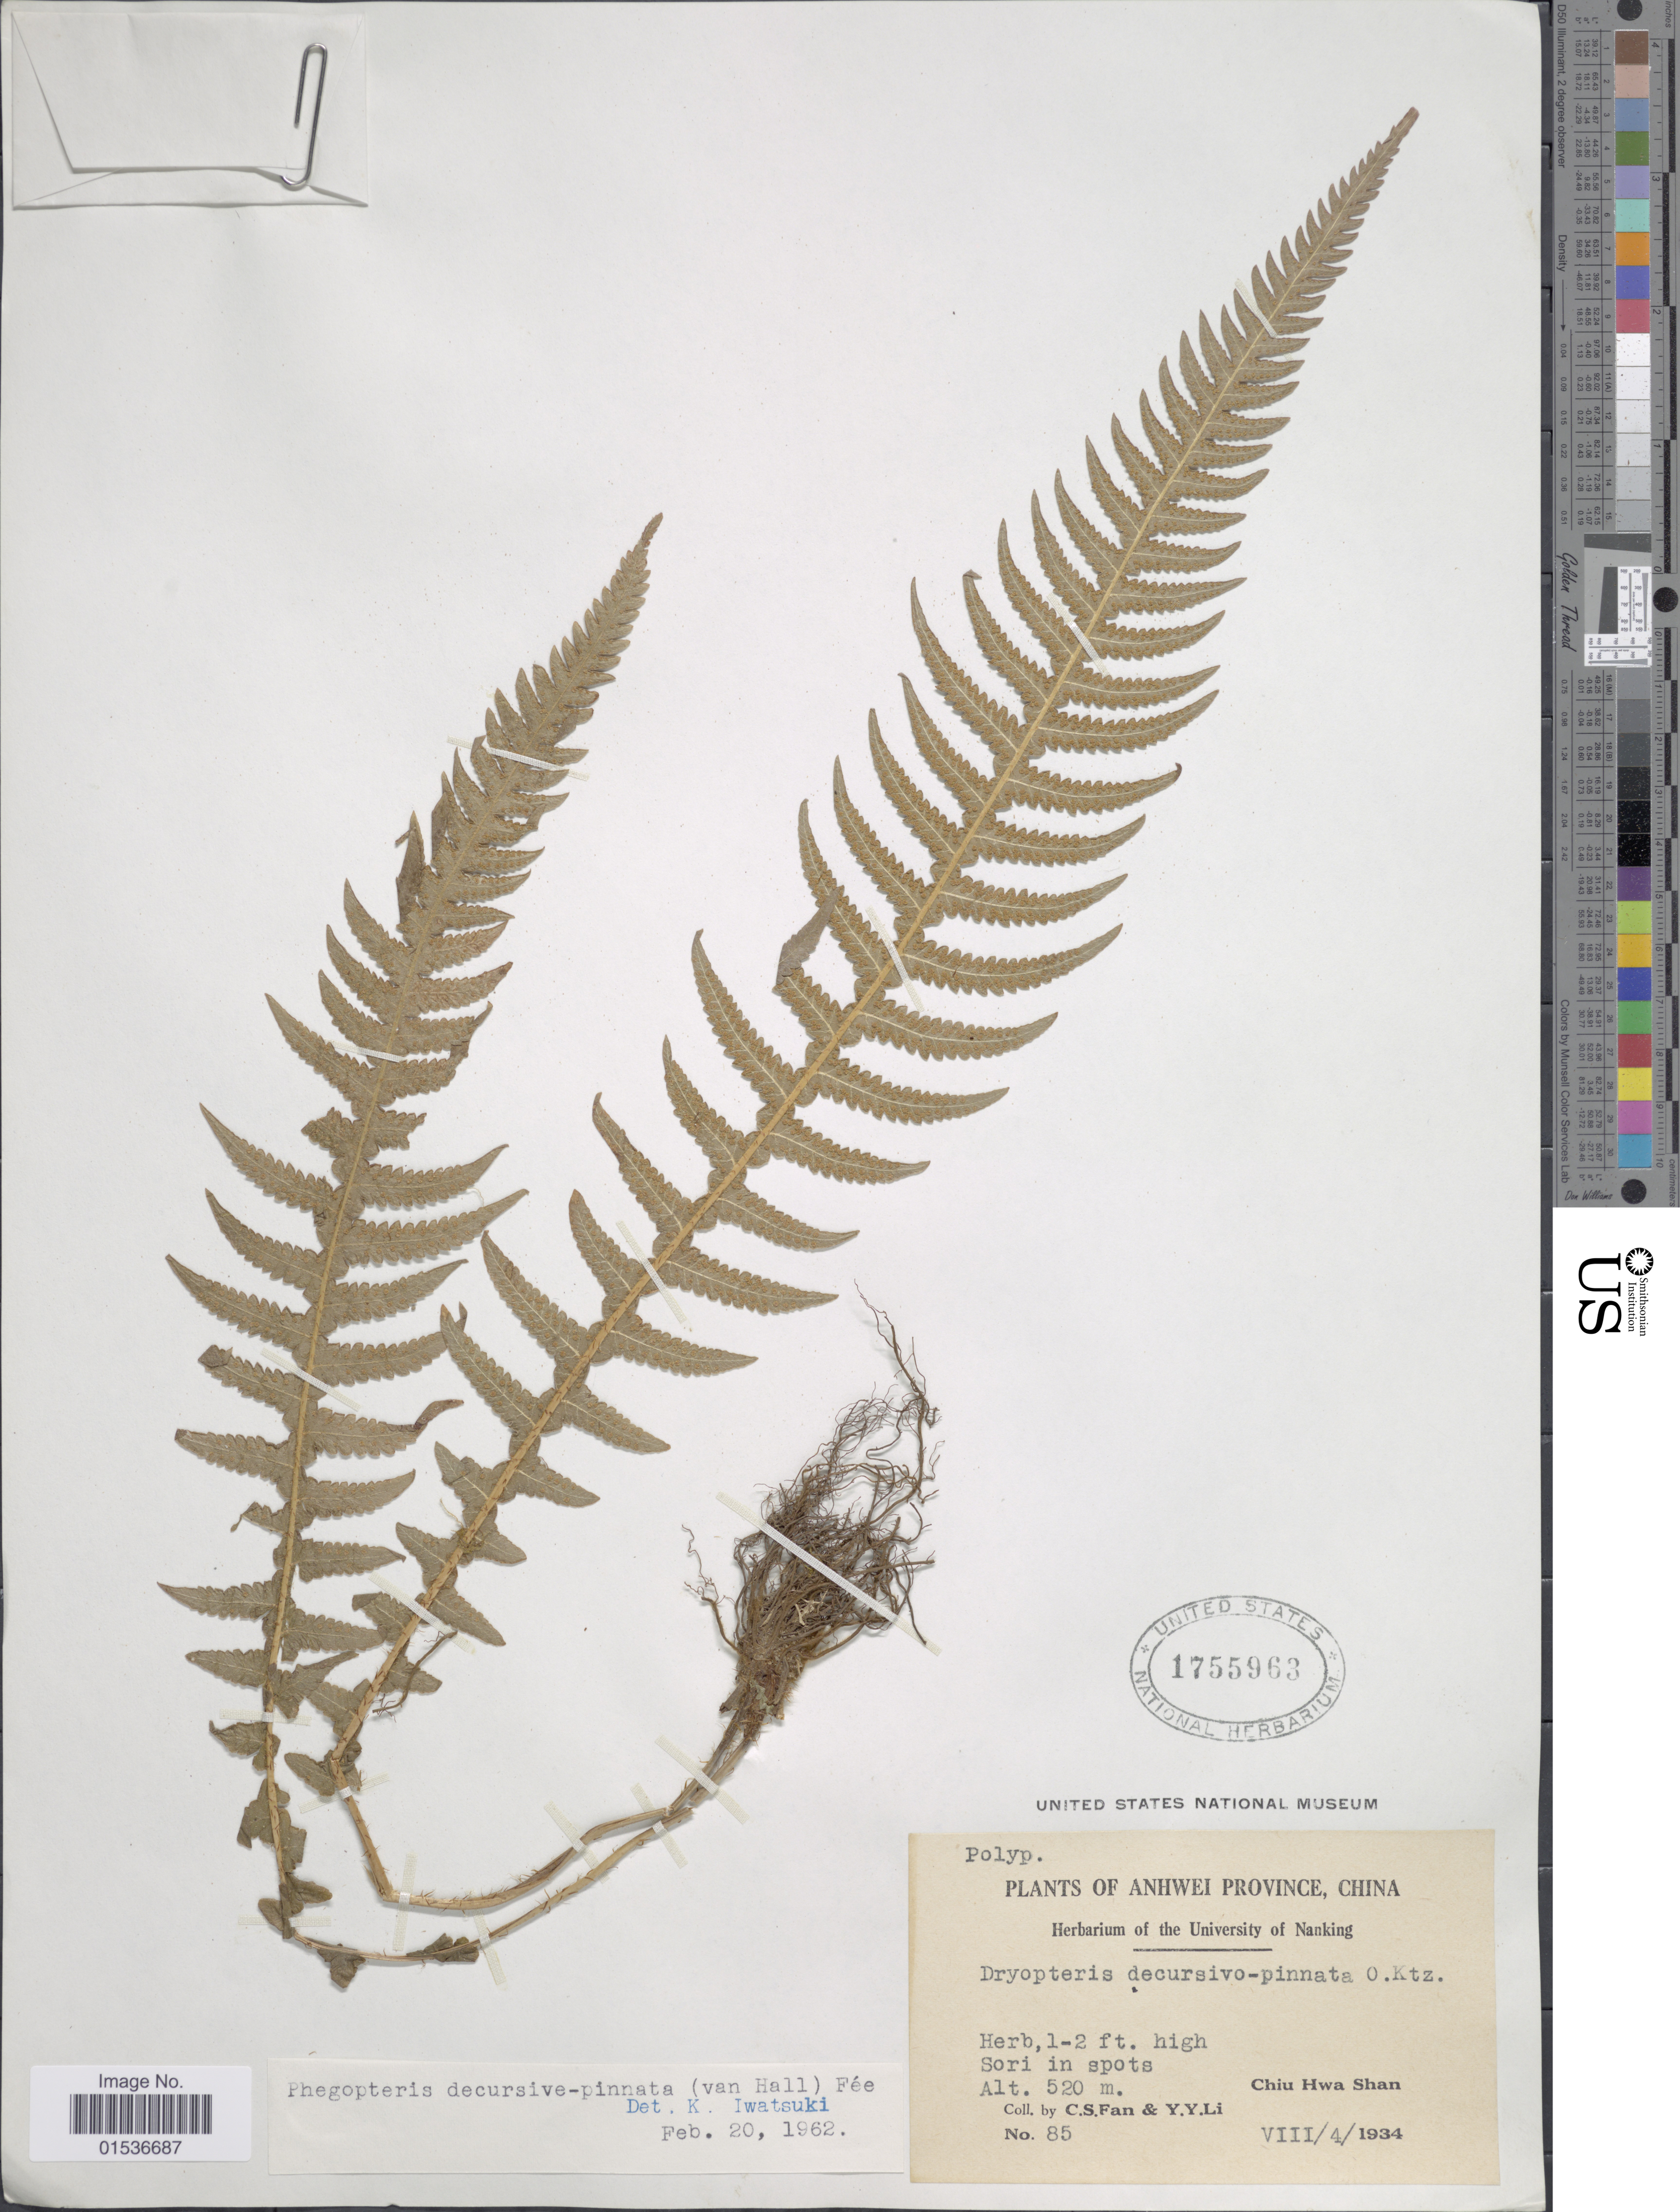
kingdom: Plantae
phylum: Tracheophyta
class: Polypodiopsida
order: Polypodiales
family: Thelypteridaceae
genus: Phegopteris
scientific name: Phegopteris decursivepinnata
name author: (H.C. Hall) Fée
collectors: C. S. Fan & Y. Y. Li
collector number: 85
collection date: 1934-08-04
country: China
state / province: Anhui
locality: Anhwei Province, China. Chiu Hwa Shan.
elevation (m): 520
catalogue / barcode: US 1755963